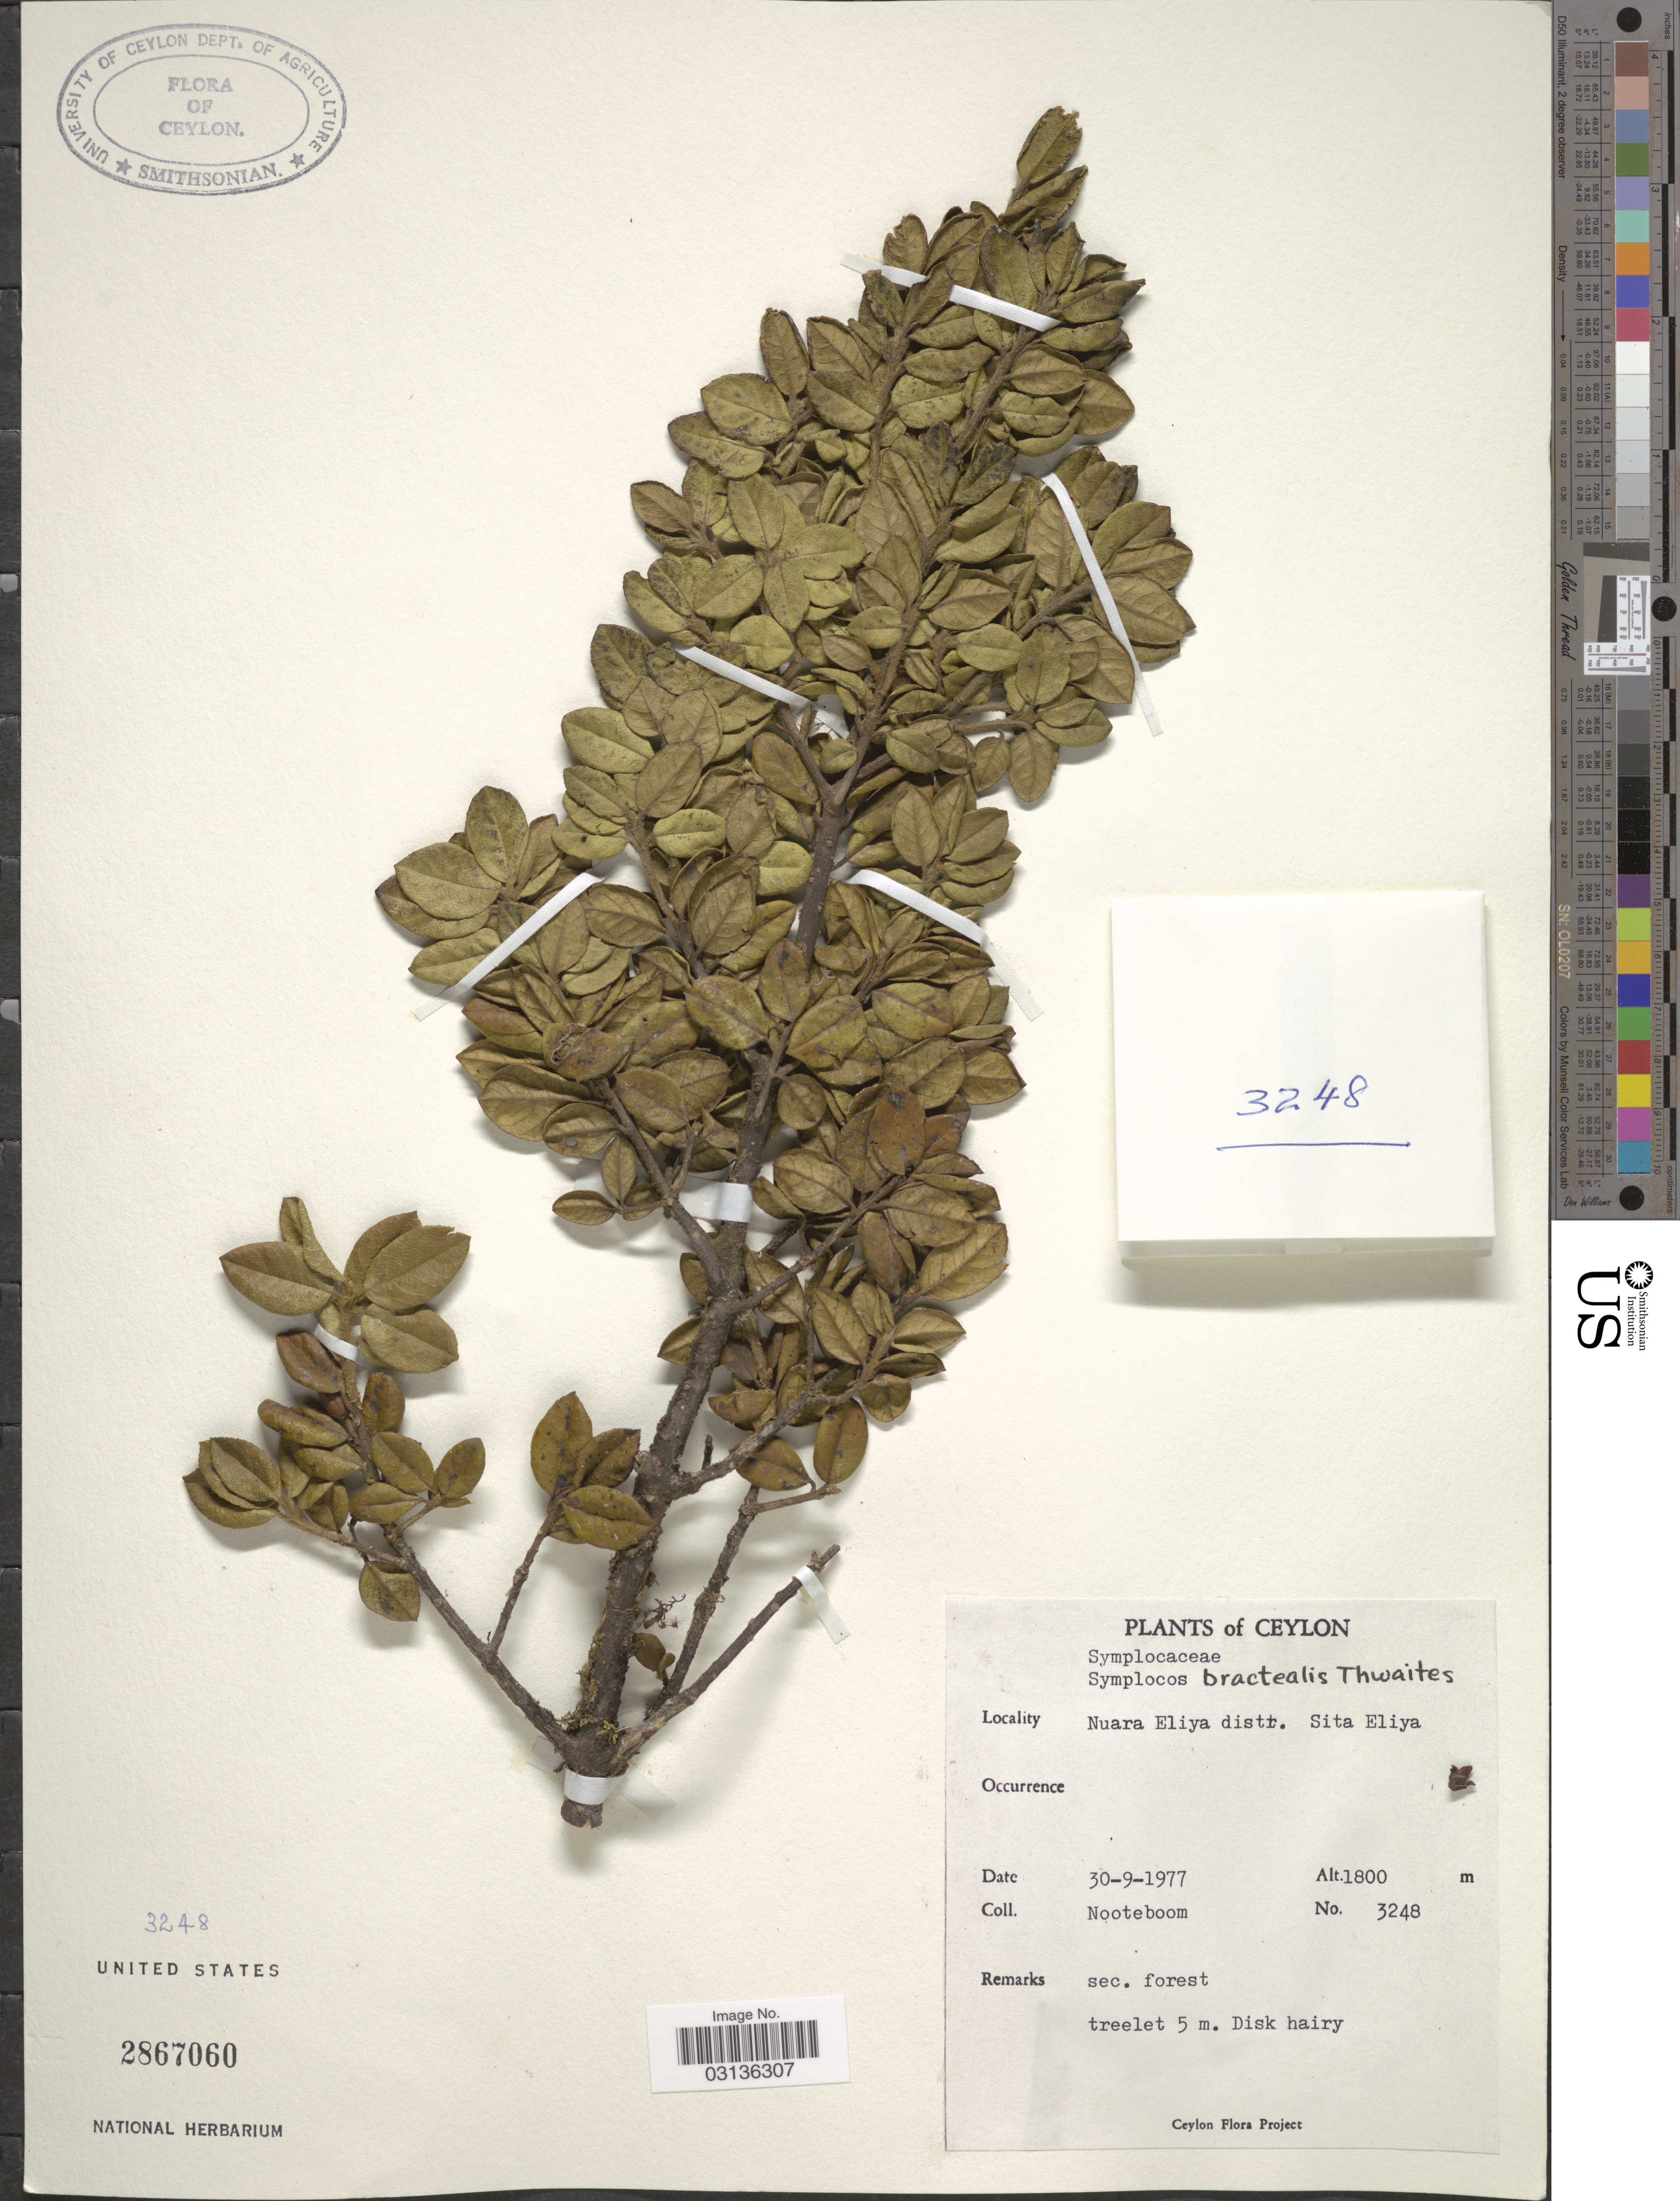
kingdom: Plantae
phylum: Tracheophyta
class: Magnoliopsida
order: Ericales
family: Symplocaceae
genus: Symplocos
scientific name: Symplocos bractealis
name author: Thwaites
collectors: Nooteboom, --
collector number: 3248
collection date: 1977-09-30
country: Sri Lanka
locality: Ceylon. Nuara Eliya distr. Sita Eliya.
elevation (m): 1800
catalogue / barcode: US 2867060